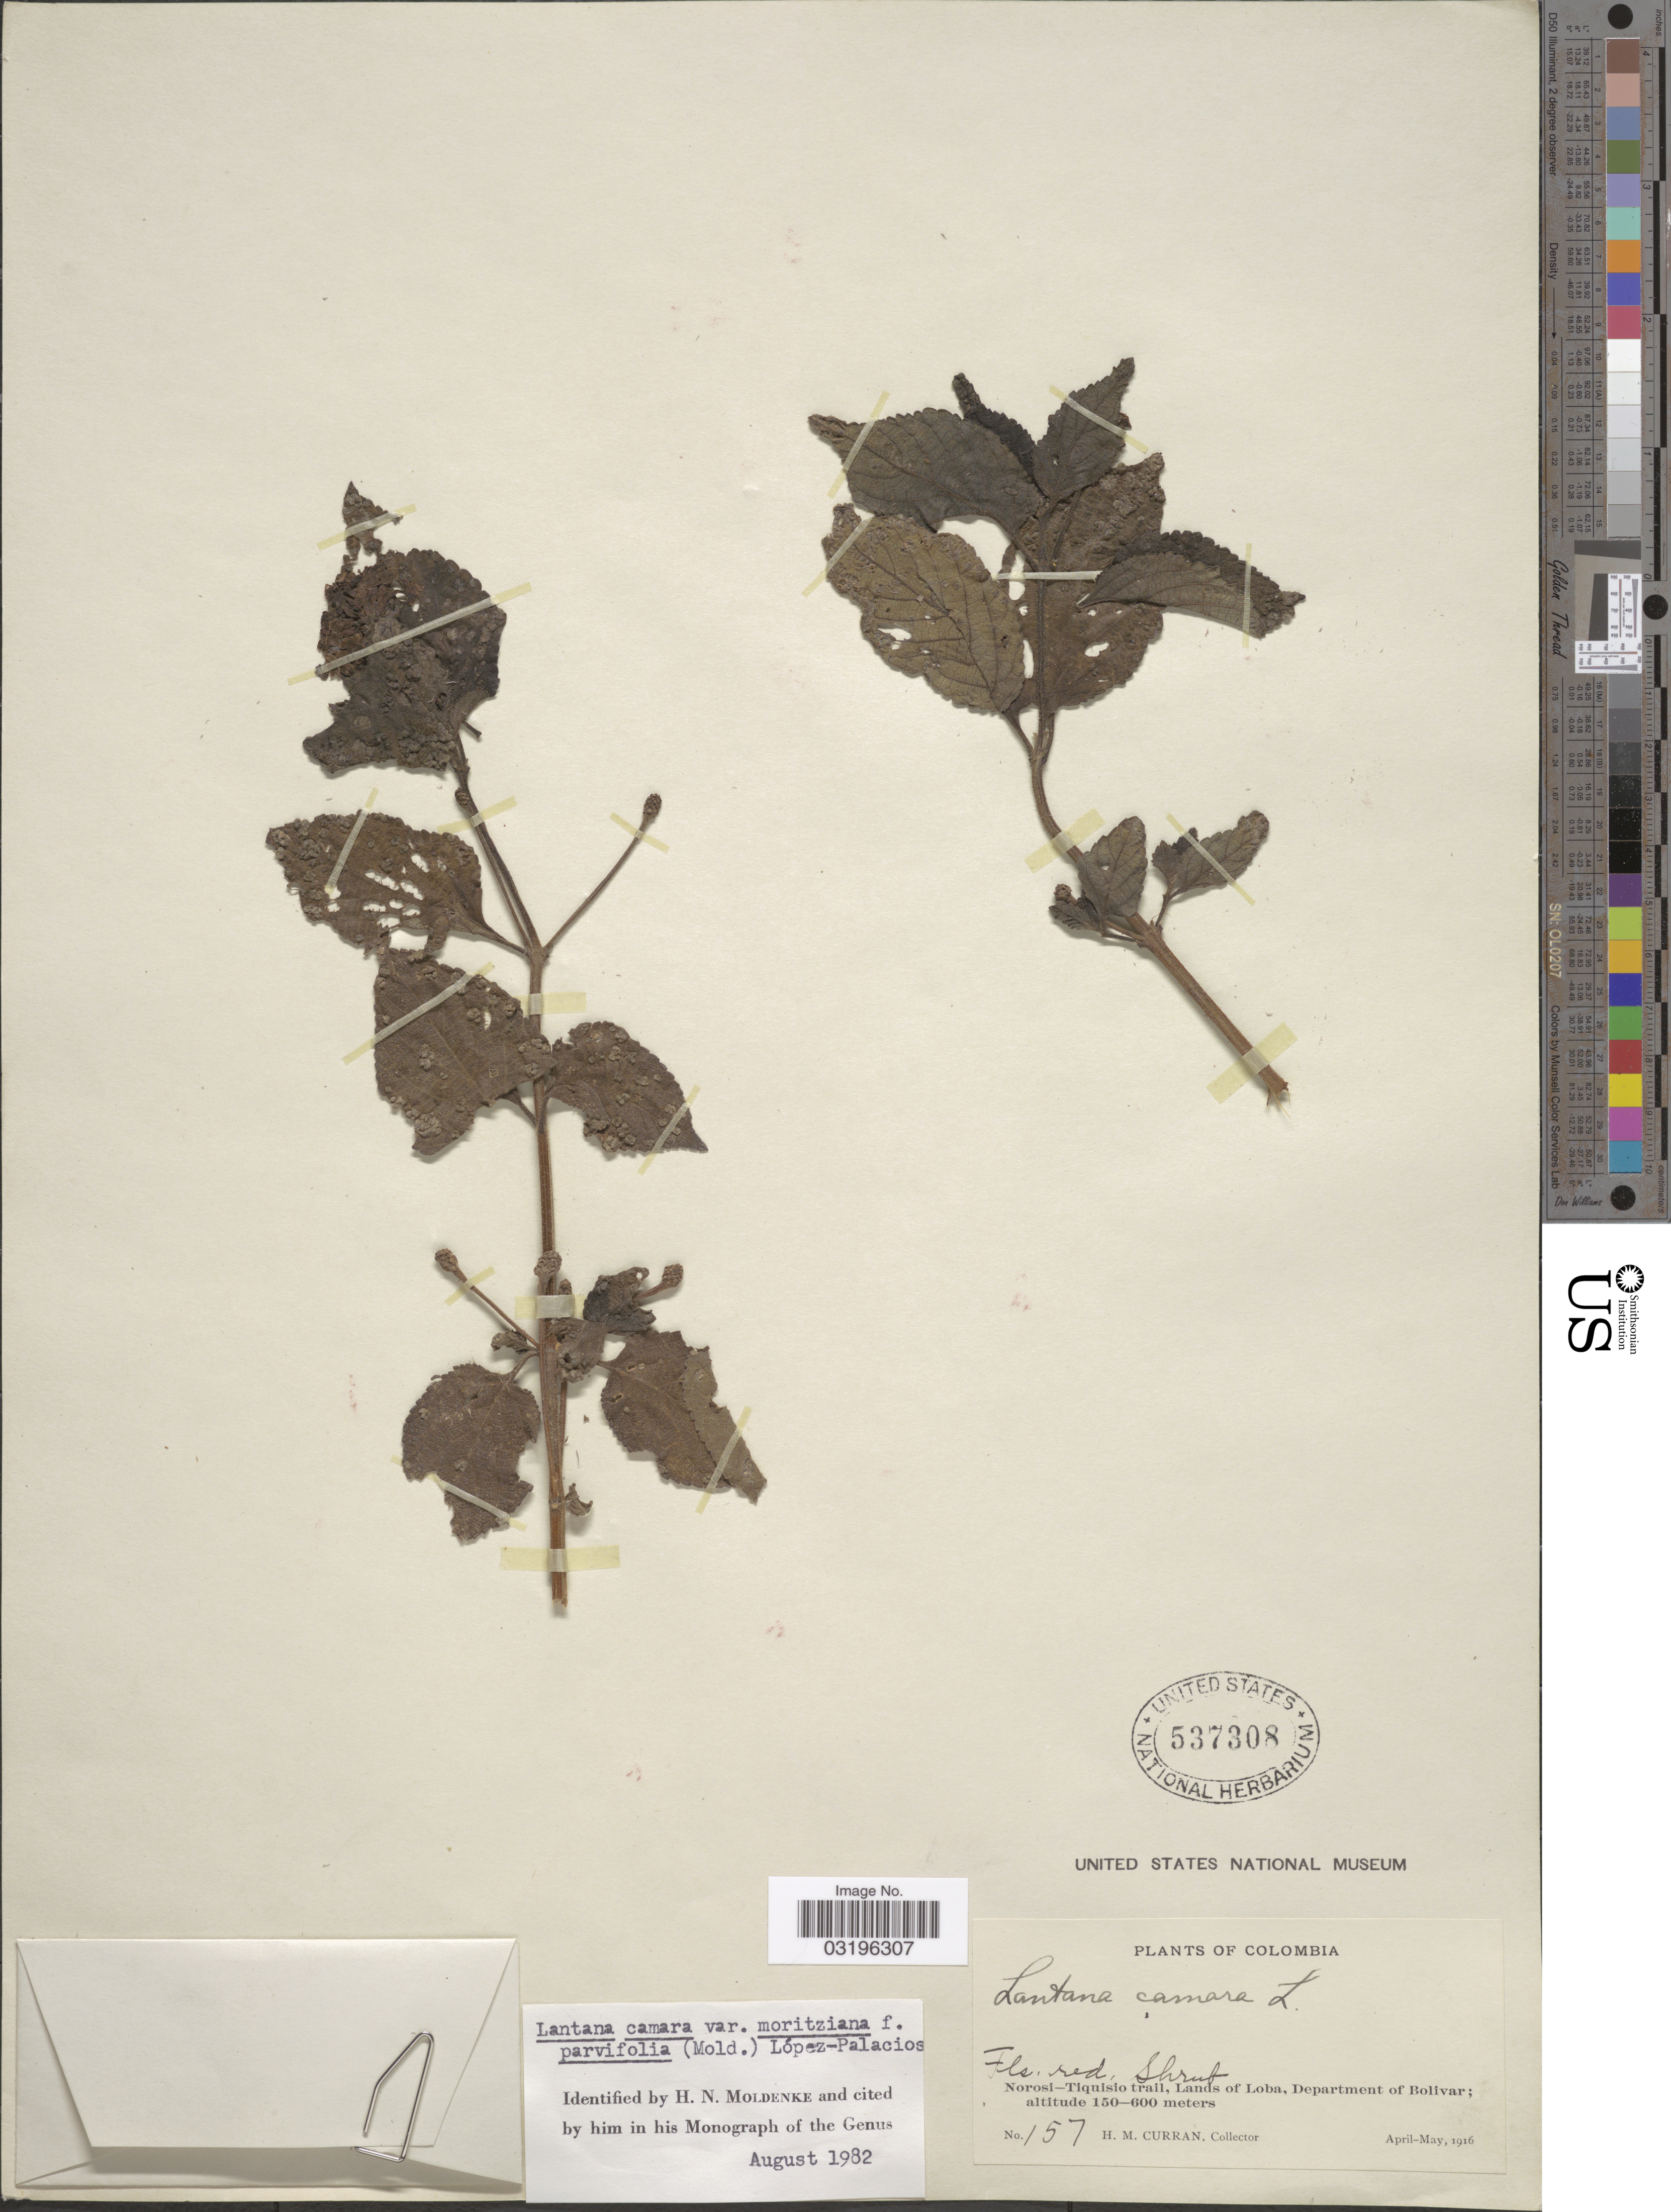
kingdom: Plantae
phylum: Tracheophyta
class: Magnoliopsida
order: Lamiales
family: Verbenaceae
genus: Lantana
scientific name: Lantana camara f. parvifolia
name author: Moldenke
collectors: H. M. Curran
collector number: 157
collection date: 1916-04/1916-05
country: Colombia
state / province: Bolívar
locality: Norosi-Tiquisio trail, Lands of Loba, Department of Bolivar.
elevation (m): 150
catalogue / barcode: US 537308